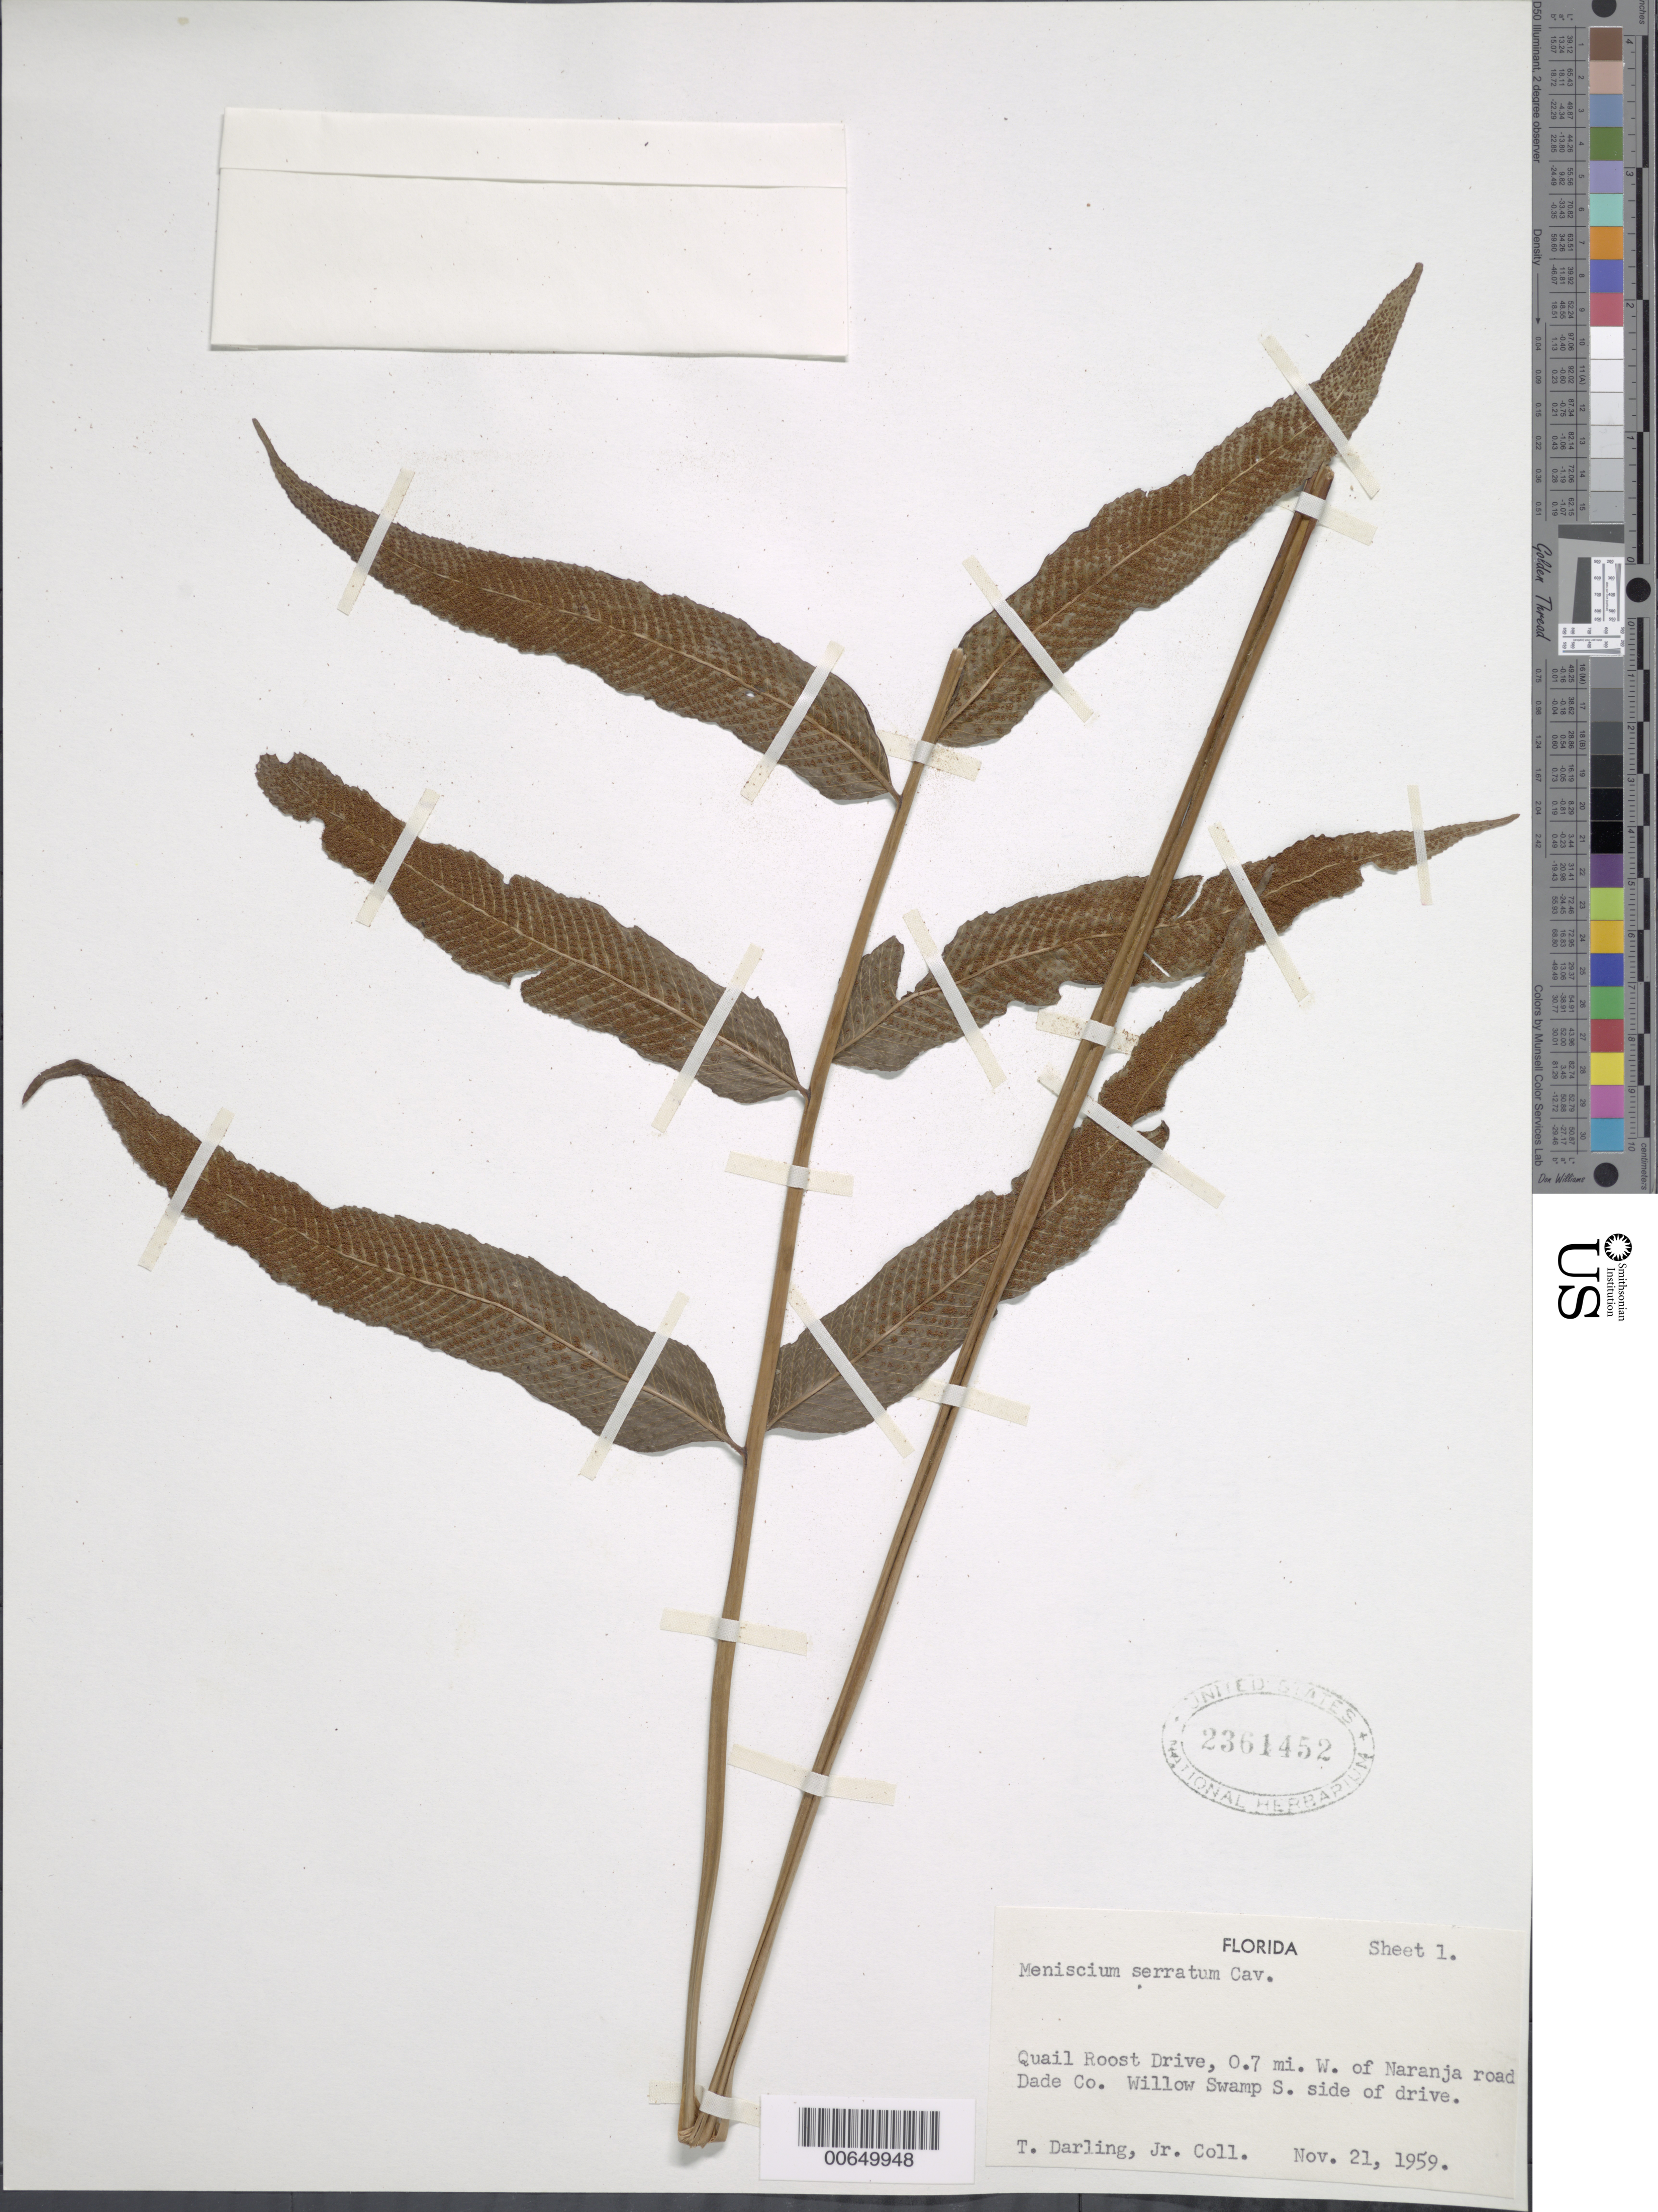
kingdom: Plantae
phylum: Tracheophyta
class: Polypodiopsida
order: Polypodiales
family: Thelypteridaceae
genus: Meniscium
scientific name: Meniscium serratum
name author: Cav.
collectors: T. Darling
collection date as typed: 21 Nov 1959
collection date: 1959-11-21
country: United States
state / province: Florida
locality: Quail Roost Dr., 0.7 m. W of Naranja Rd., side of drive.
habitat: Willow swamps.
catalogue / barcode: US 2361452